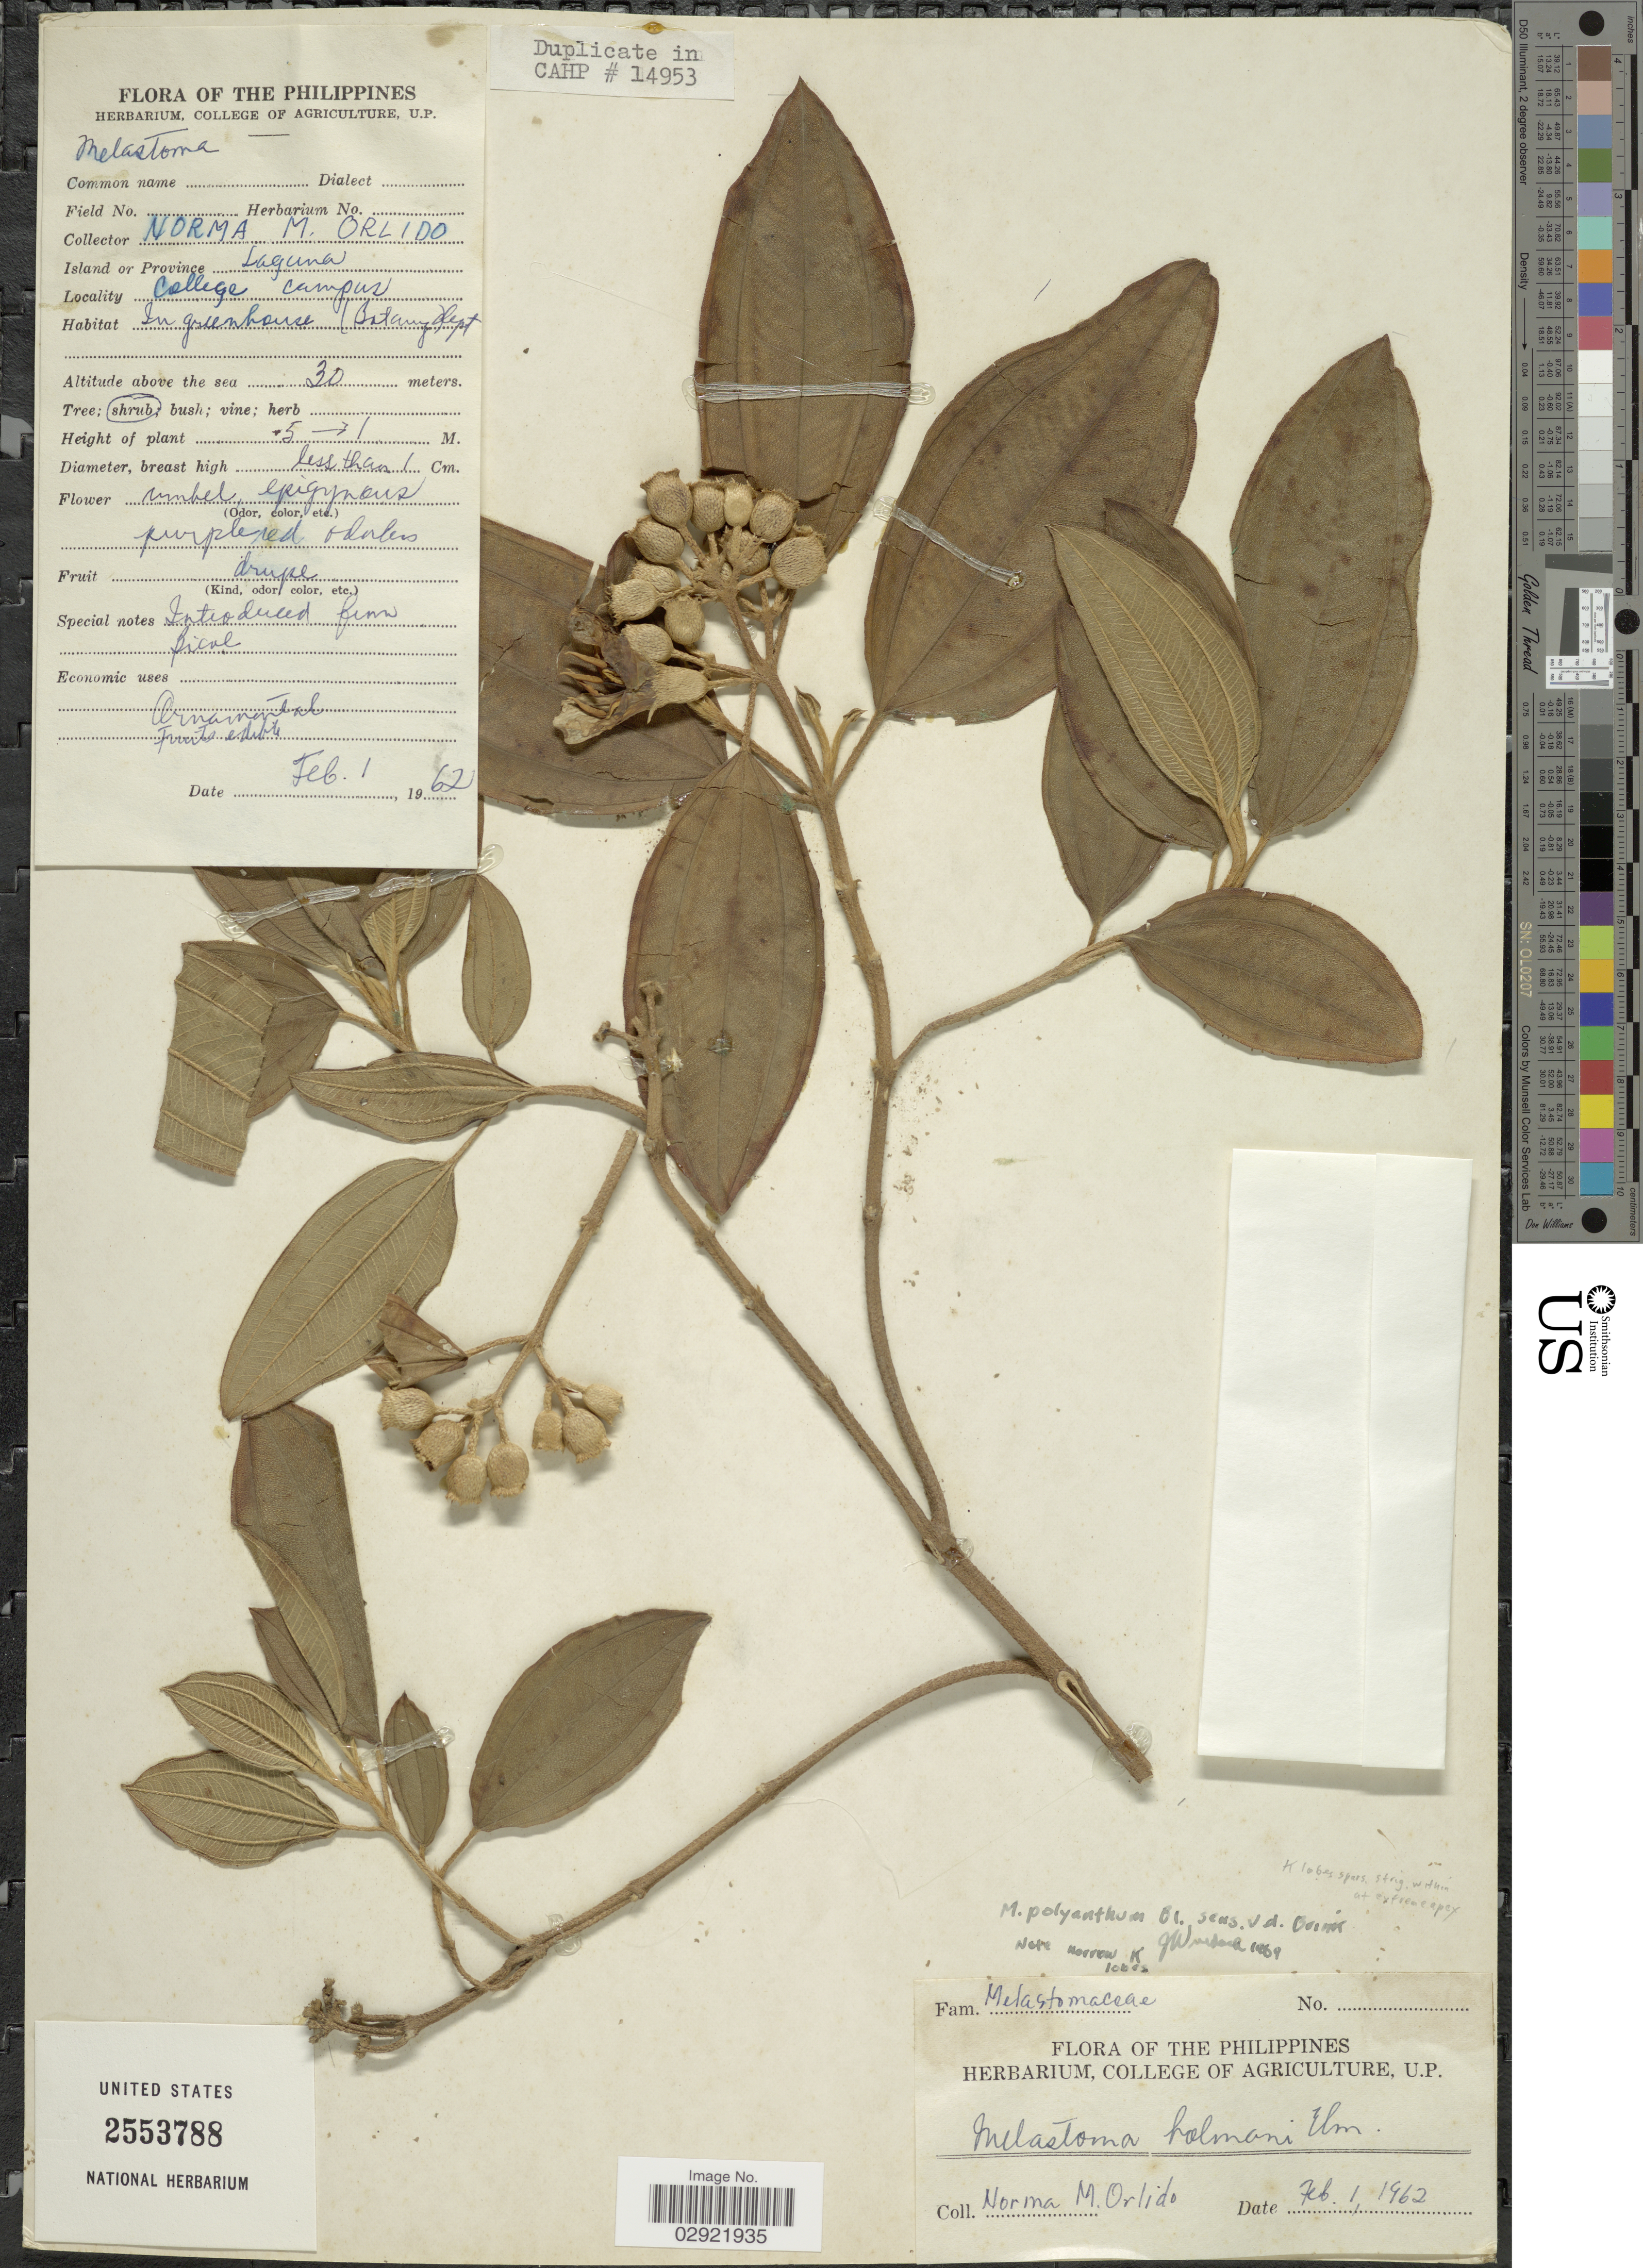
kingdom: Plantae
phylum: Tracheophyta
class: Magnoliopsida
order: Myrtales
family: Melastomataceae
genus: Melastoma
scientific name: Melastoma malabathricum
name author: L.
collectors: N. Orlido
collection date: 1962-02-01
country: Philippines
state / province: Calabarzon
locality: Island or Province Laguna. College Campus. In greenhouse (Botany dept.)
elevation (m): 30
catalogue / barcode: US 2553788